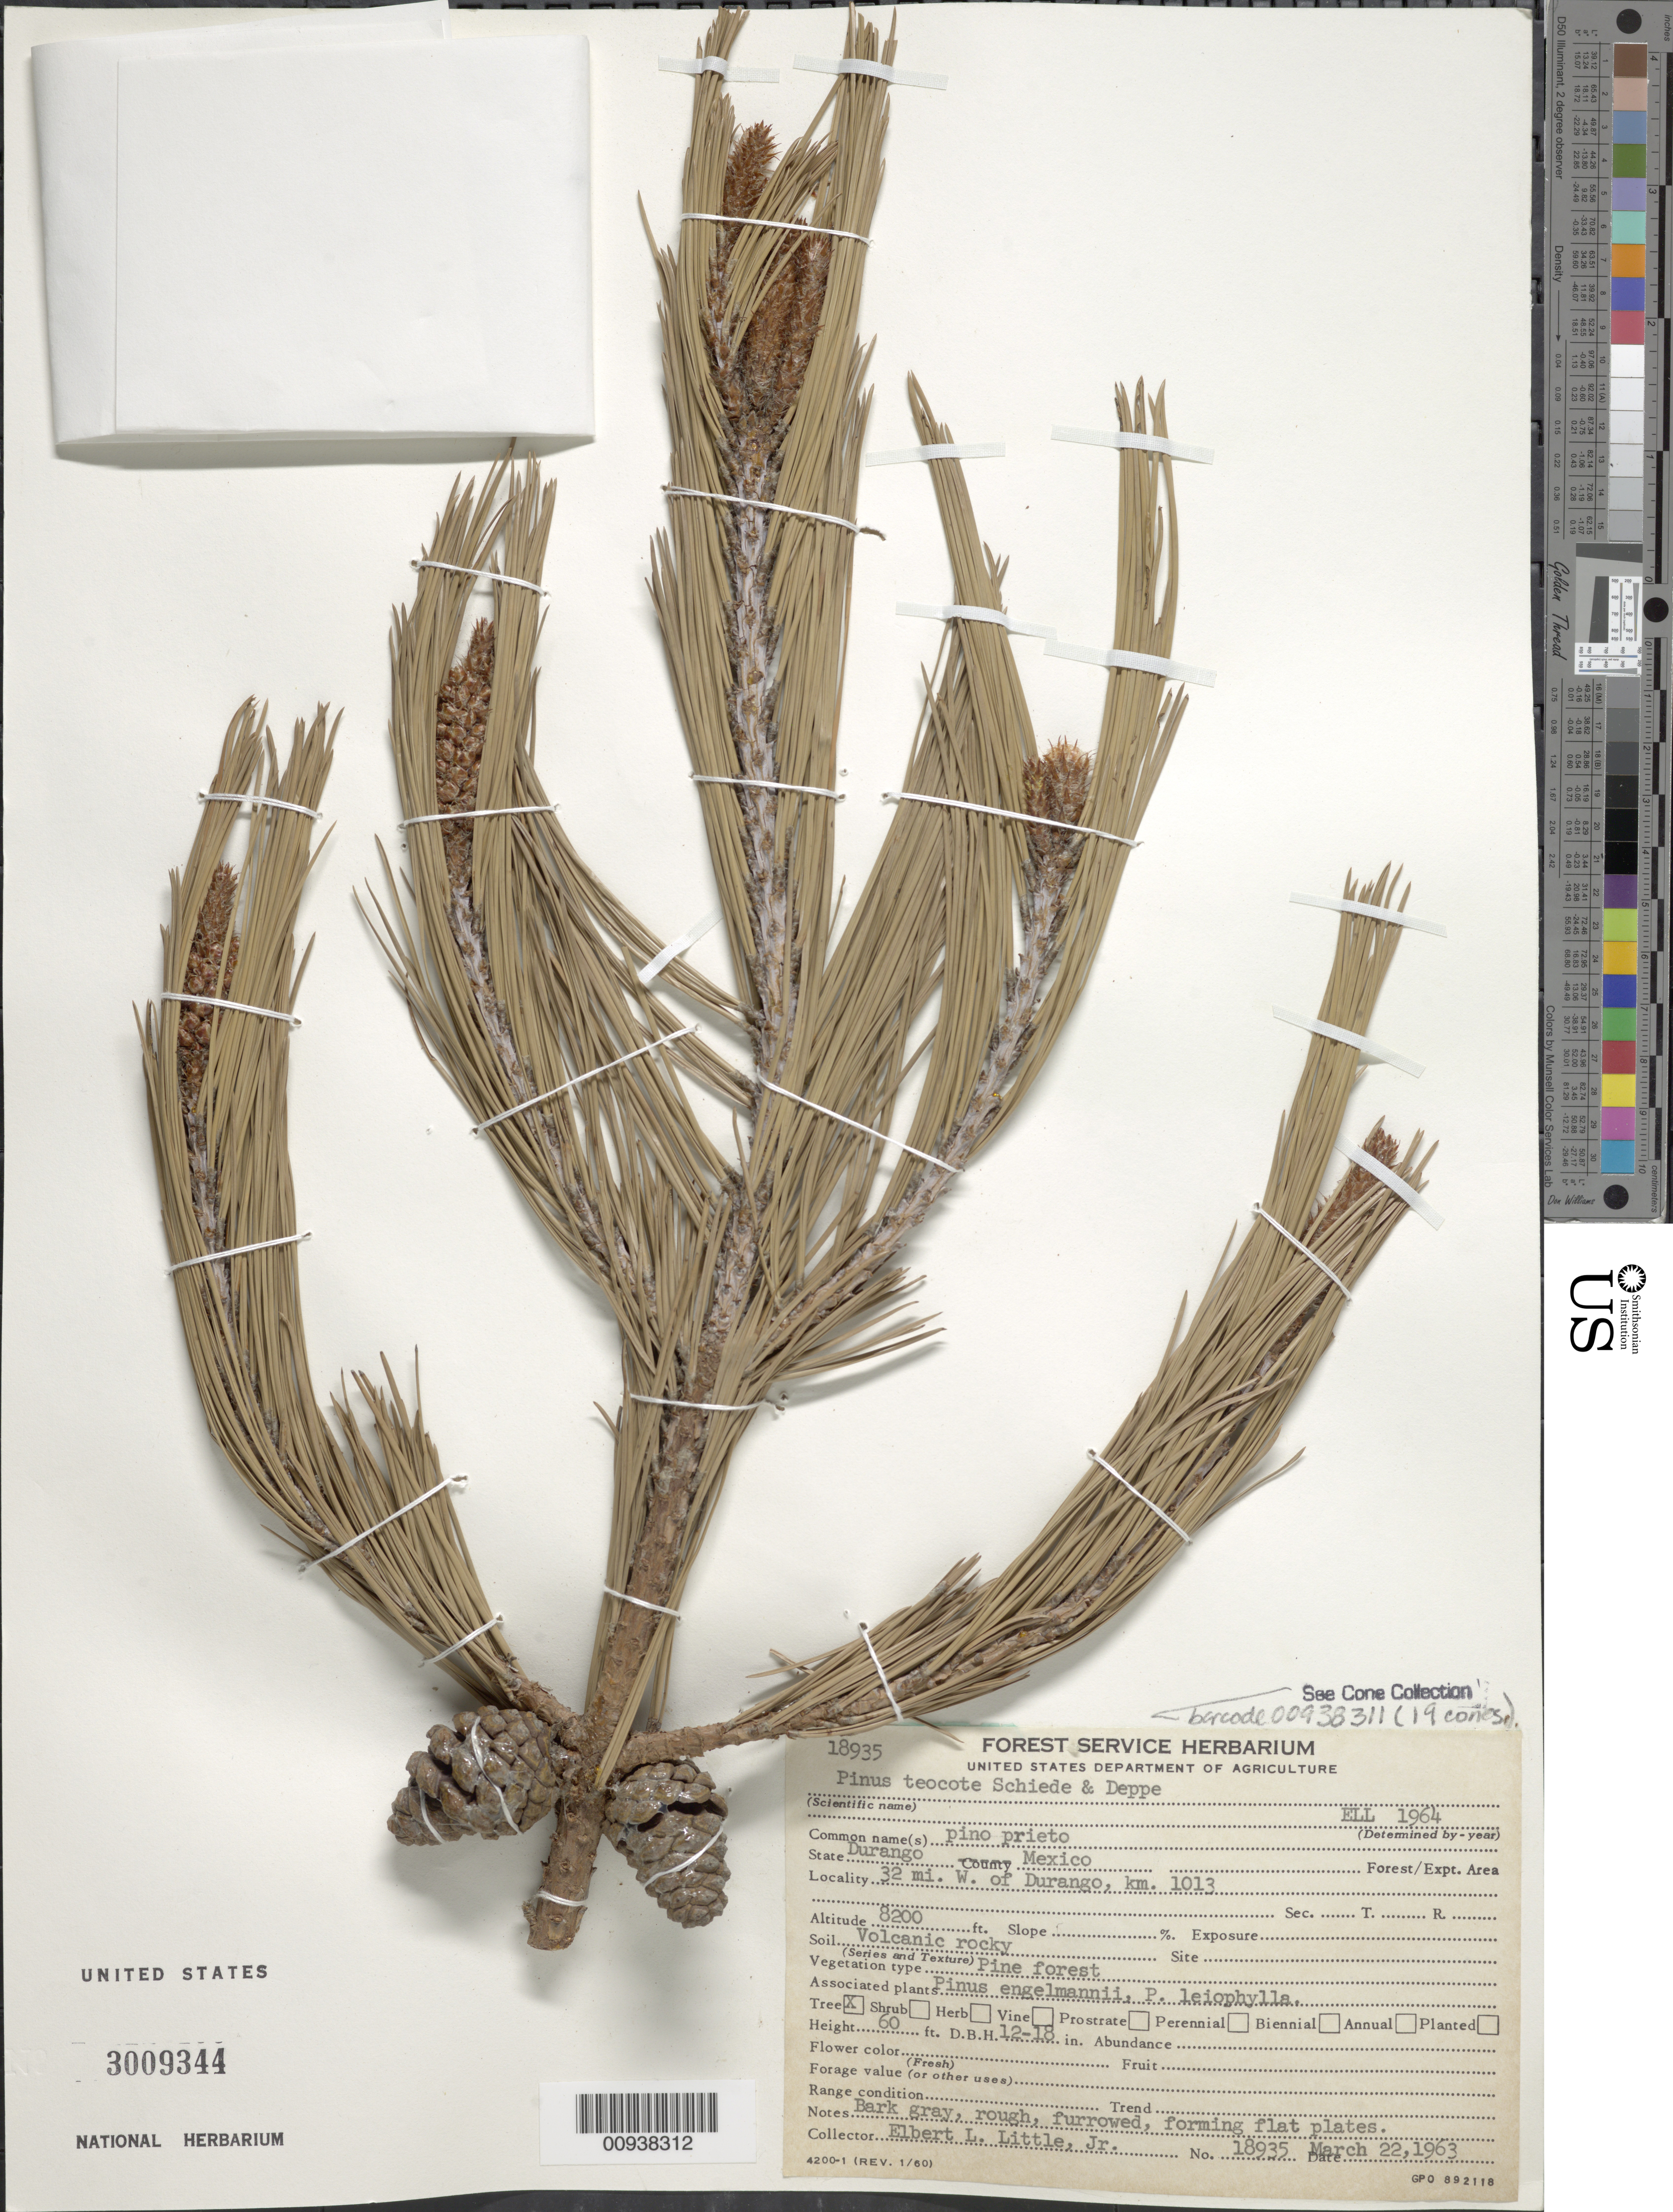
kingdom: Plantae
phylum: Tracheophyta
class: Pinopsida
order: Pinales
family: Pinaceae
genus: Pinus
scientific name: Pinus teocote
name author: Schltdl. & Cham.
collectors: E. L. Little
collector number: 18935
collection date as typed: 22 Mar 1963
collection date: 1963-03-22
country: Mexico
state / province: Durango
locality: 32 mi. W of Durango, km. 1013.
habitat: Pine forest. Associated plants Pinus engelmannii, P. leiophylla. Soil Volcanic rocky.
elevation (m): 2499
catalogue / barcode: US 3009344